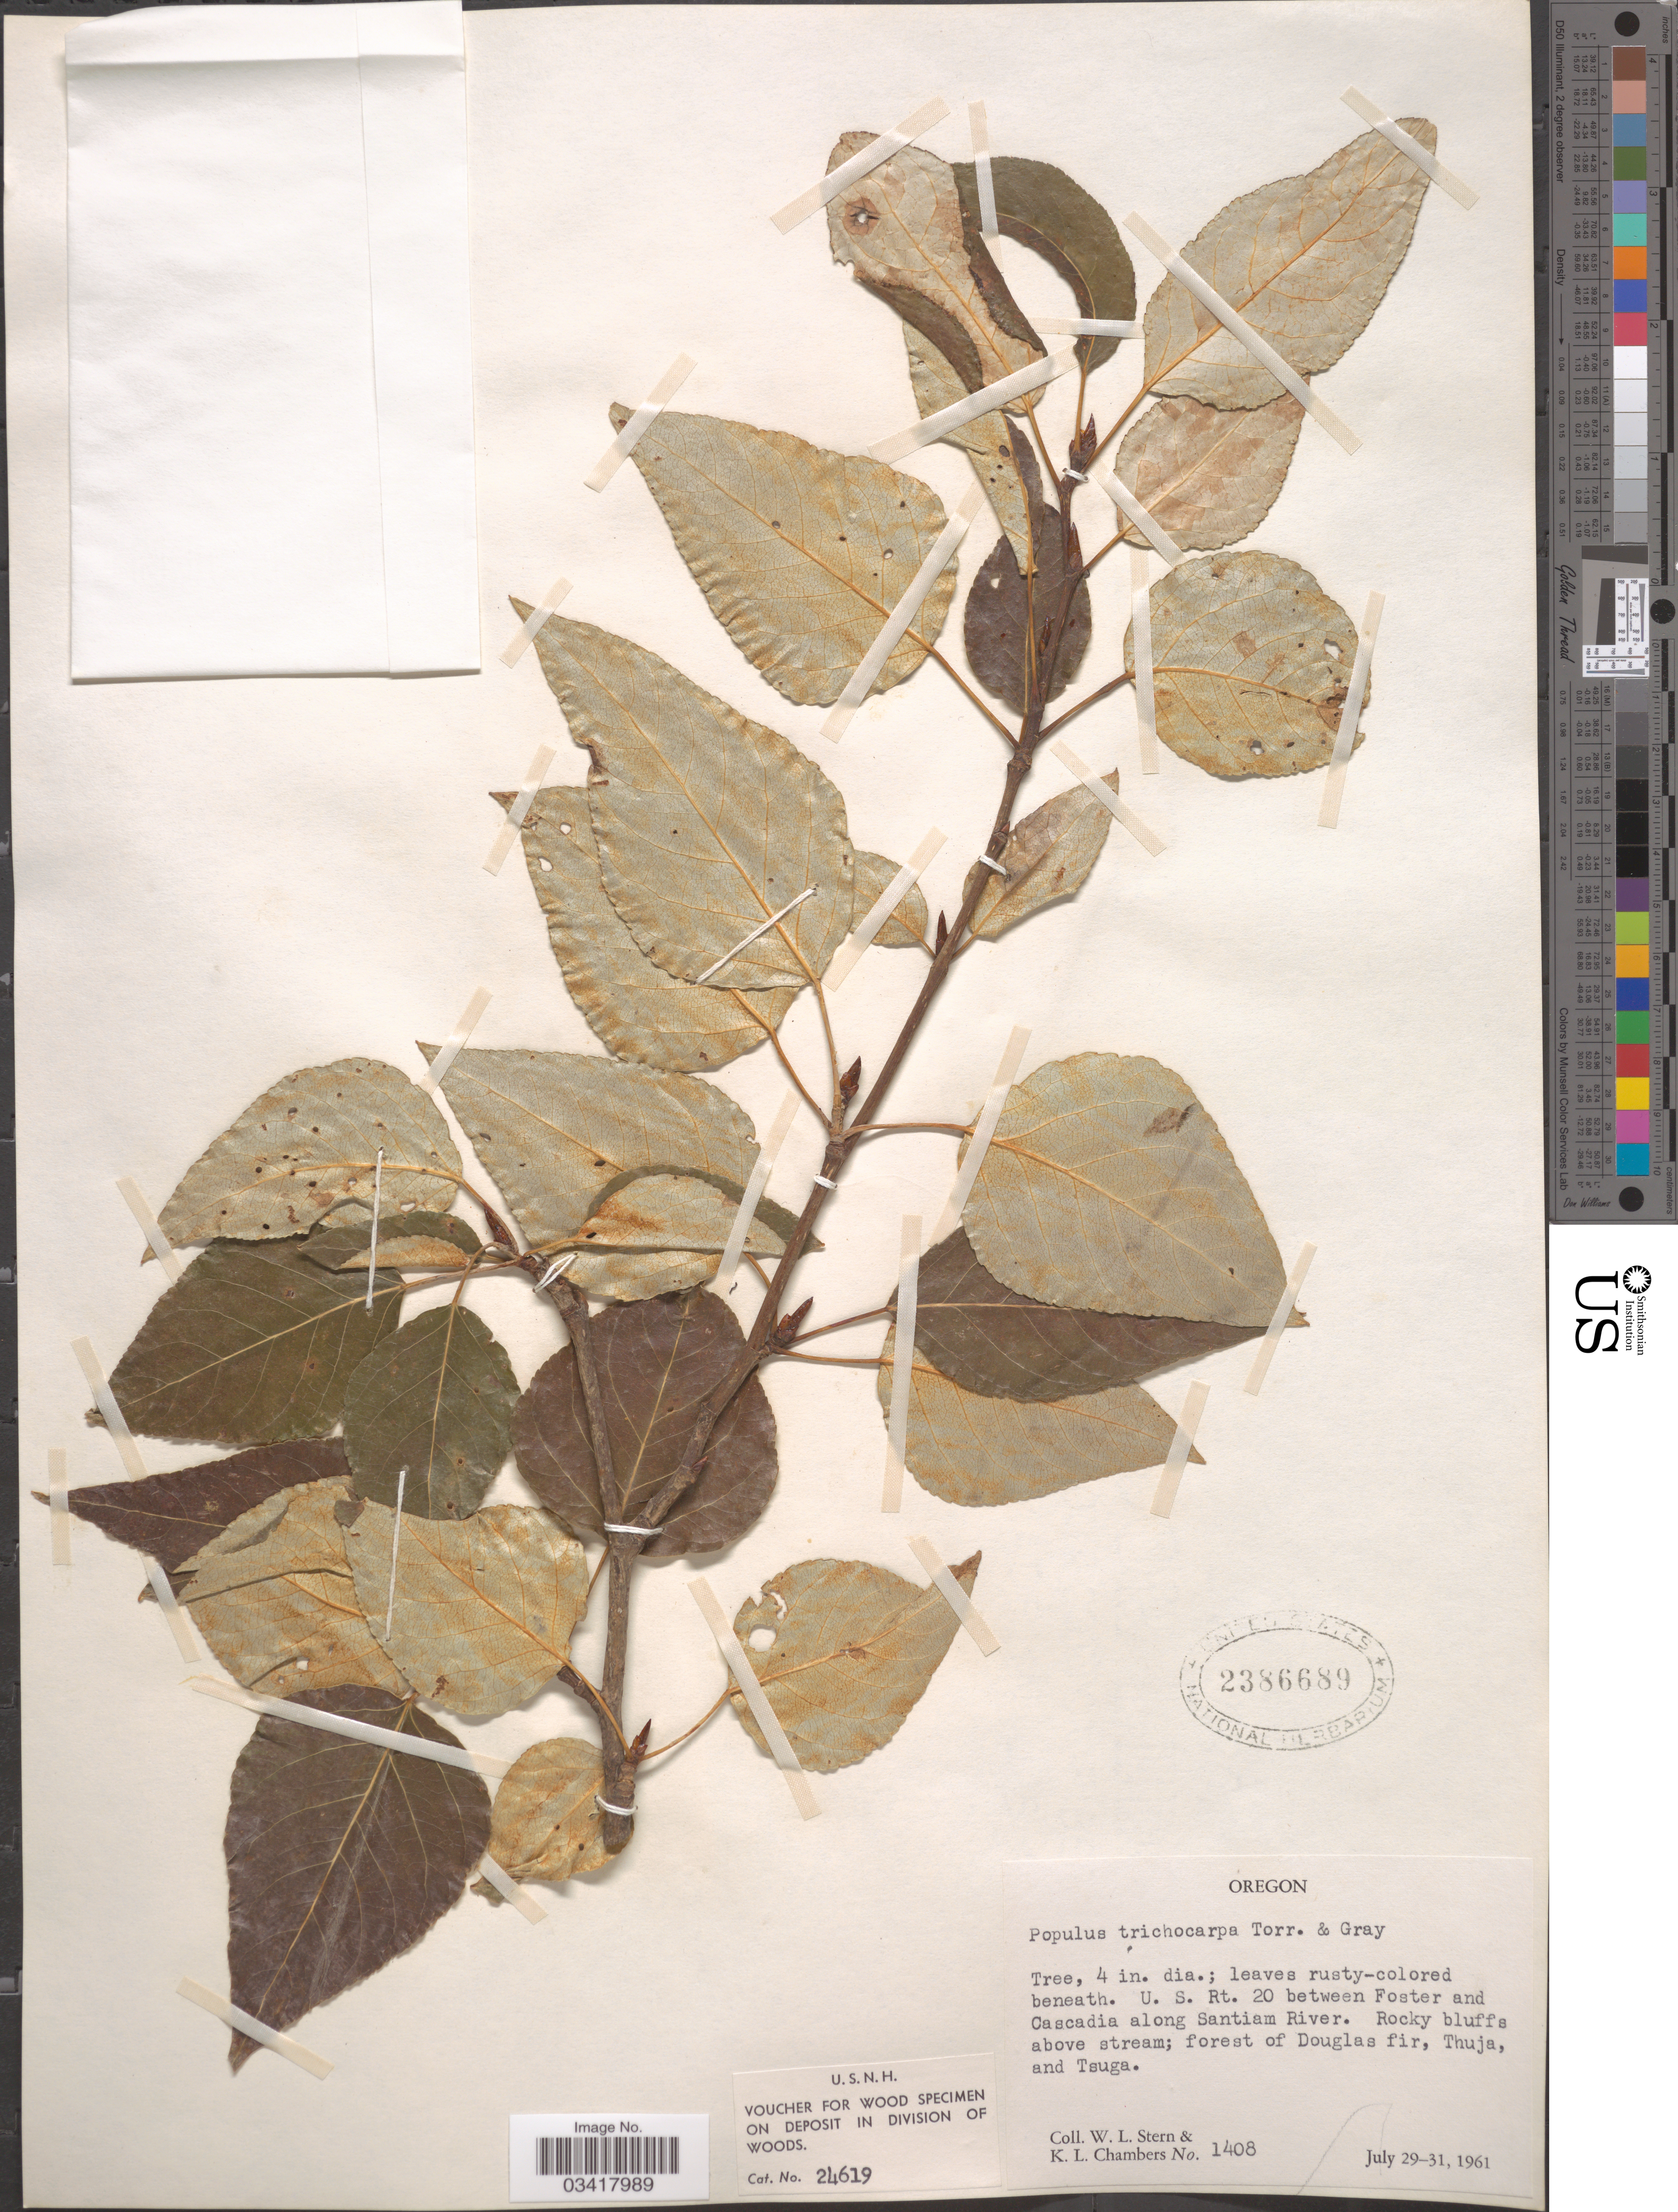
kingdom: Plantae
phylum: Tracheophyta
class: Magnoliopsida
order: Malpighiales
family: Salicaceae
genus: Populus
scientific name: Populus trichocarpa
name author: Torr. & A. Gray ex W. Hook.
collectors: W. L. Stern & K. Chambers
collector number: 1408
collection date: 1961-07-29/1961-07-31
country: United States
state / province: Oregon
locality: U. S. Rt. 20 between Foster and Cascadia along Santiam River.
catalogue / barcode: US 2386689